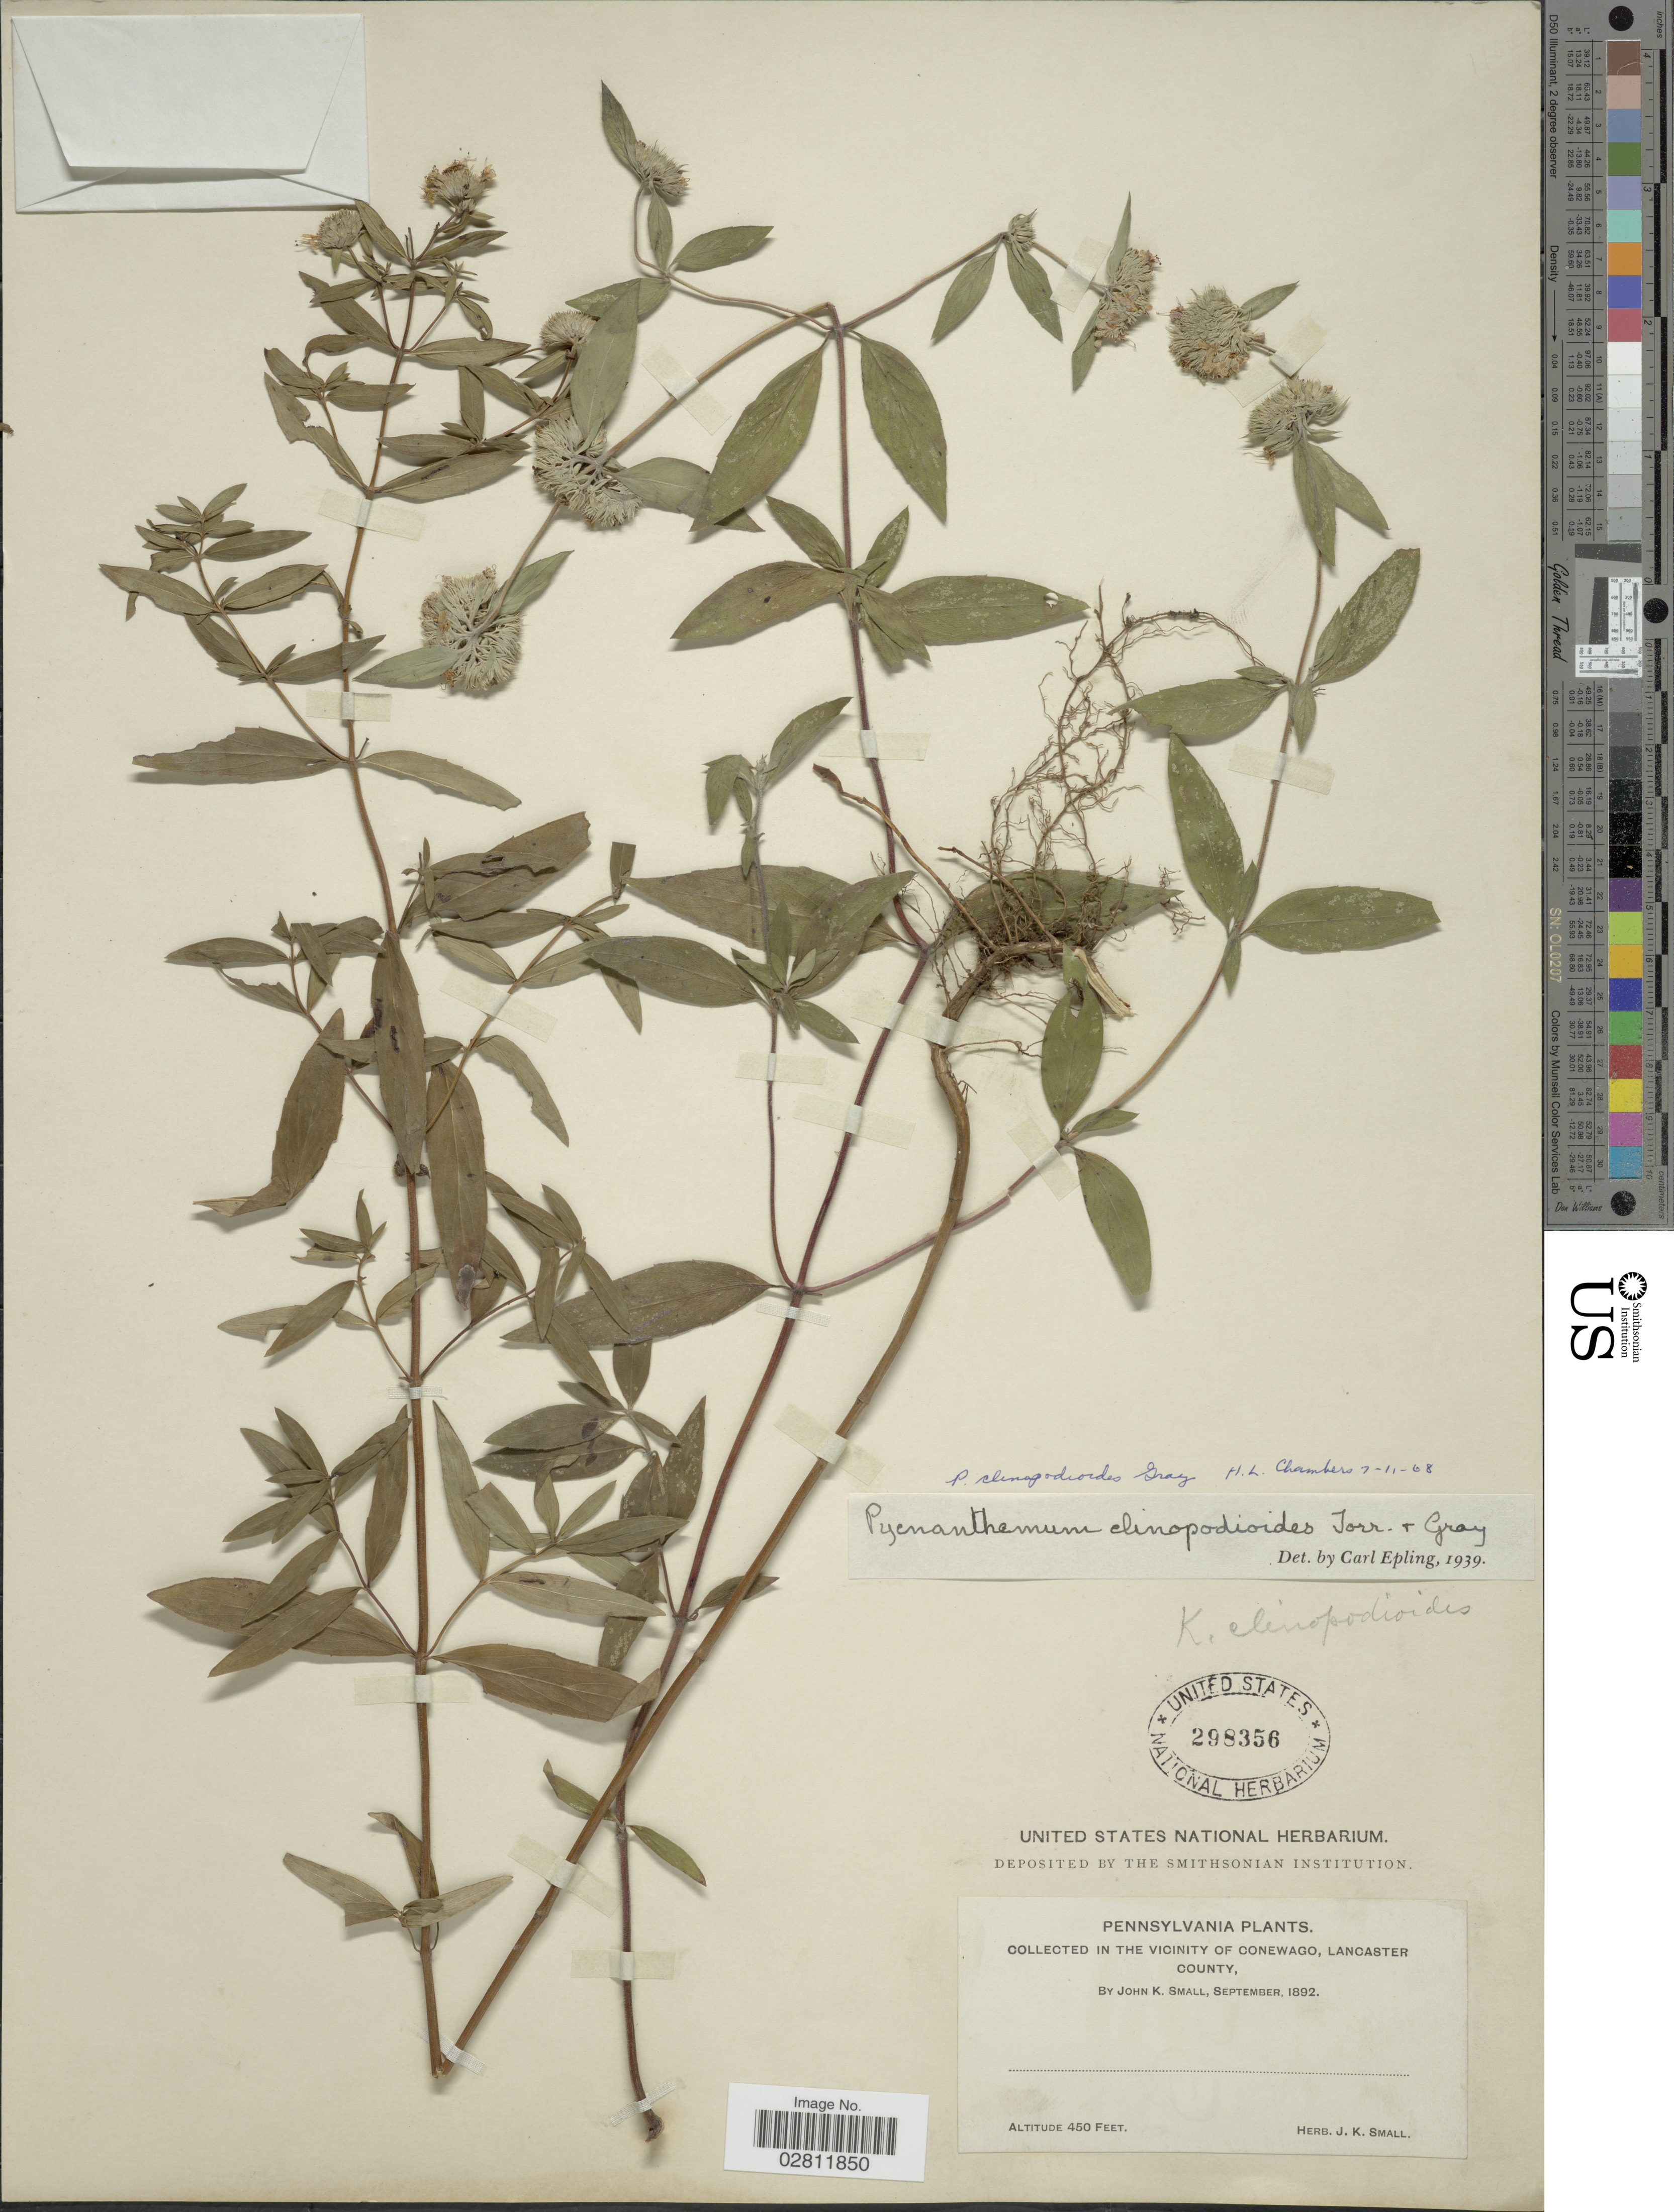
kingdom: Plantae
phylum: Tracheophyta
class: Magnoliopsida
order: Lamiales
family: Lamiaceae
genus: Pycnanthemum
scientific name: Pycnanthemum clinopodioides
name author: Torr. & A. Gray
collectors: J. K. Small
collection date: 1892-09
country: United States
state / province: Pennsylvania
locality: In the vicinity of Conewago, Lancaster County.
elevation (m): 137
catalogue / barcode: US 298356